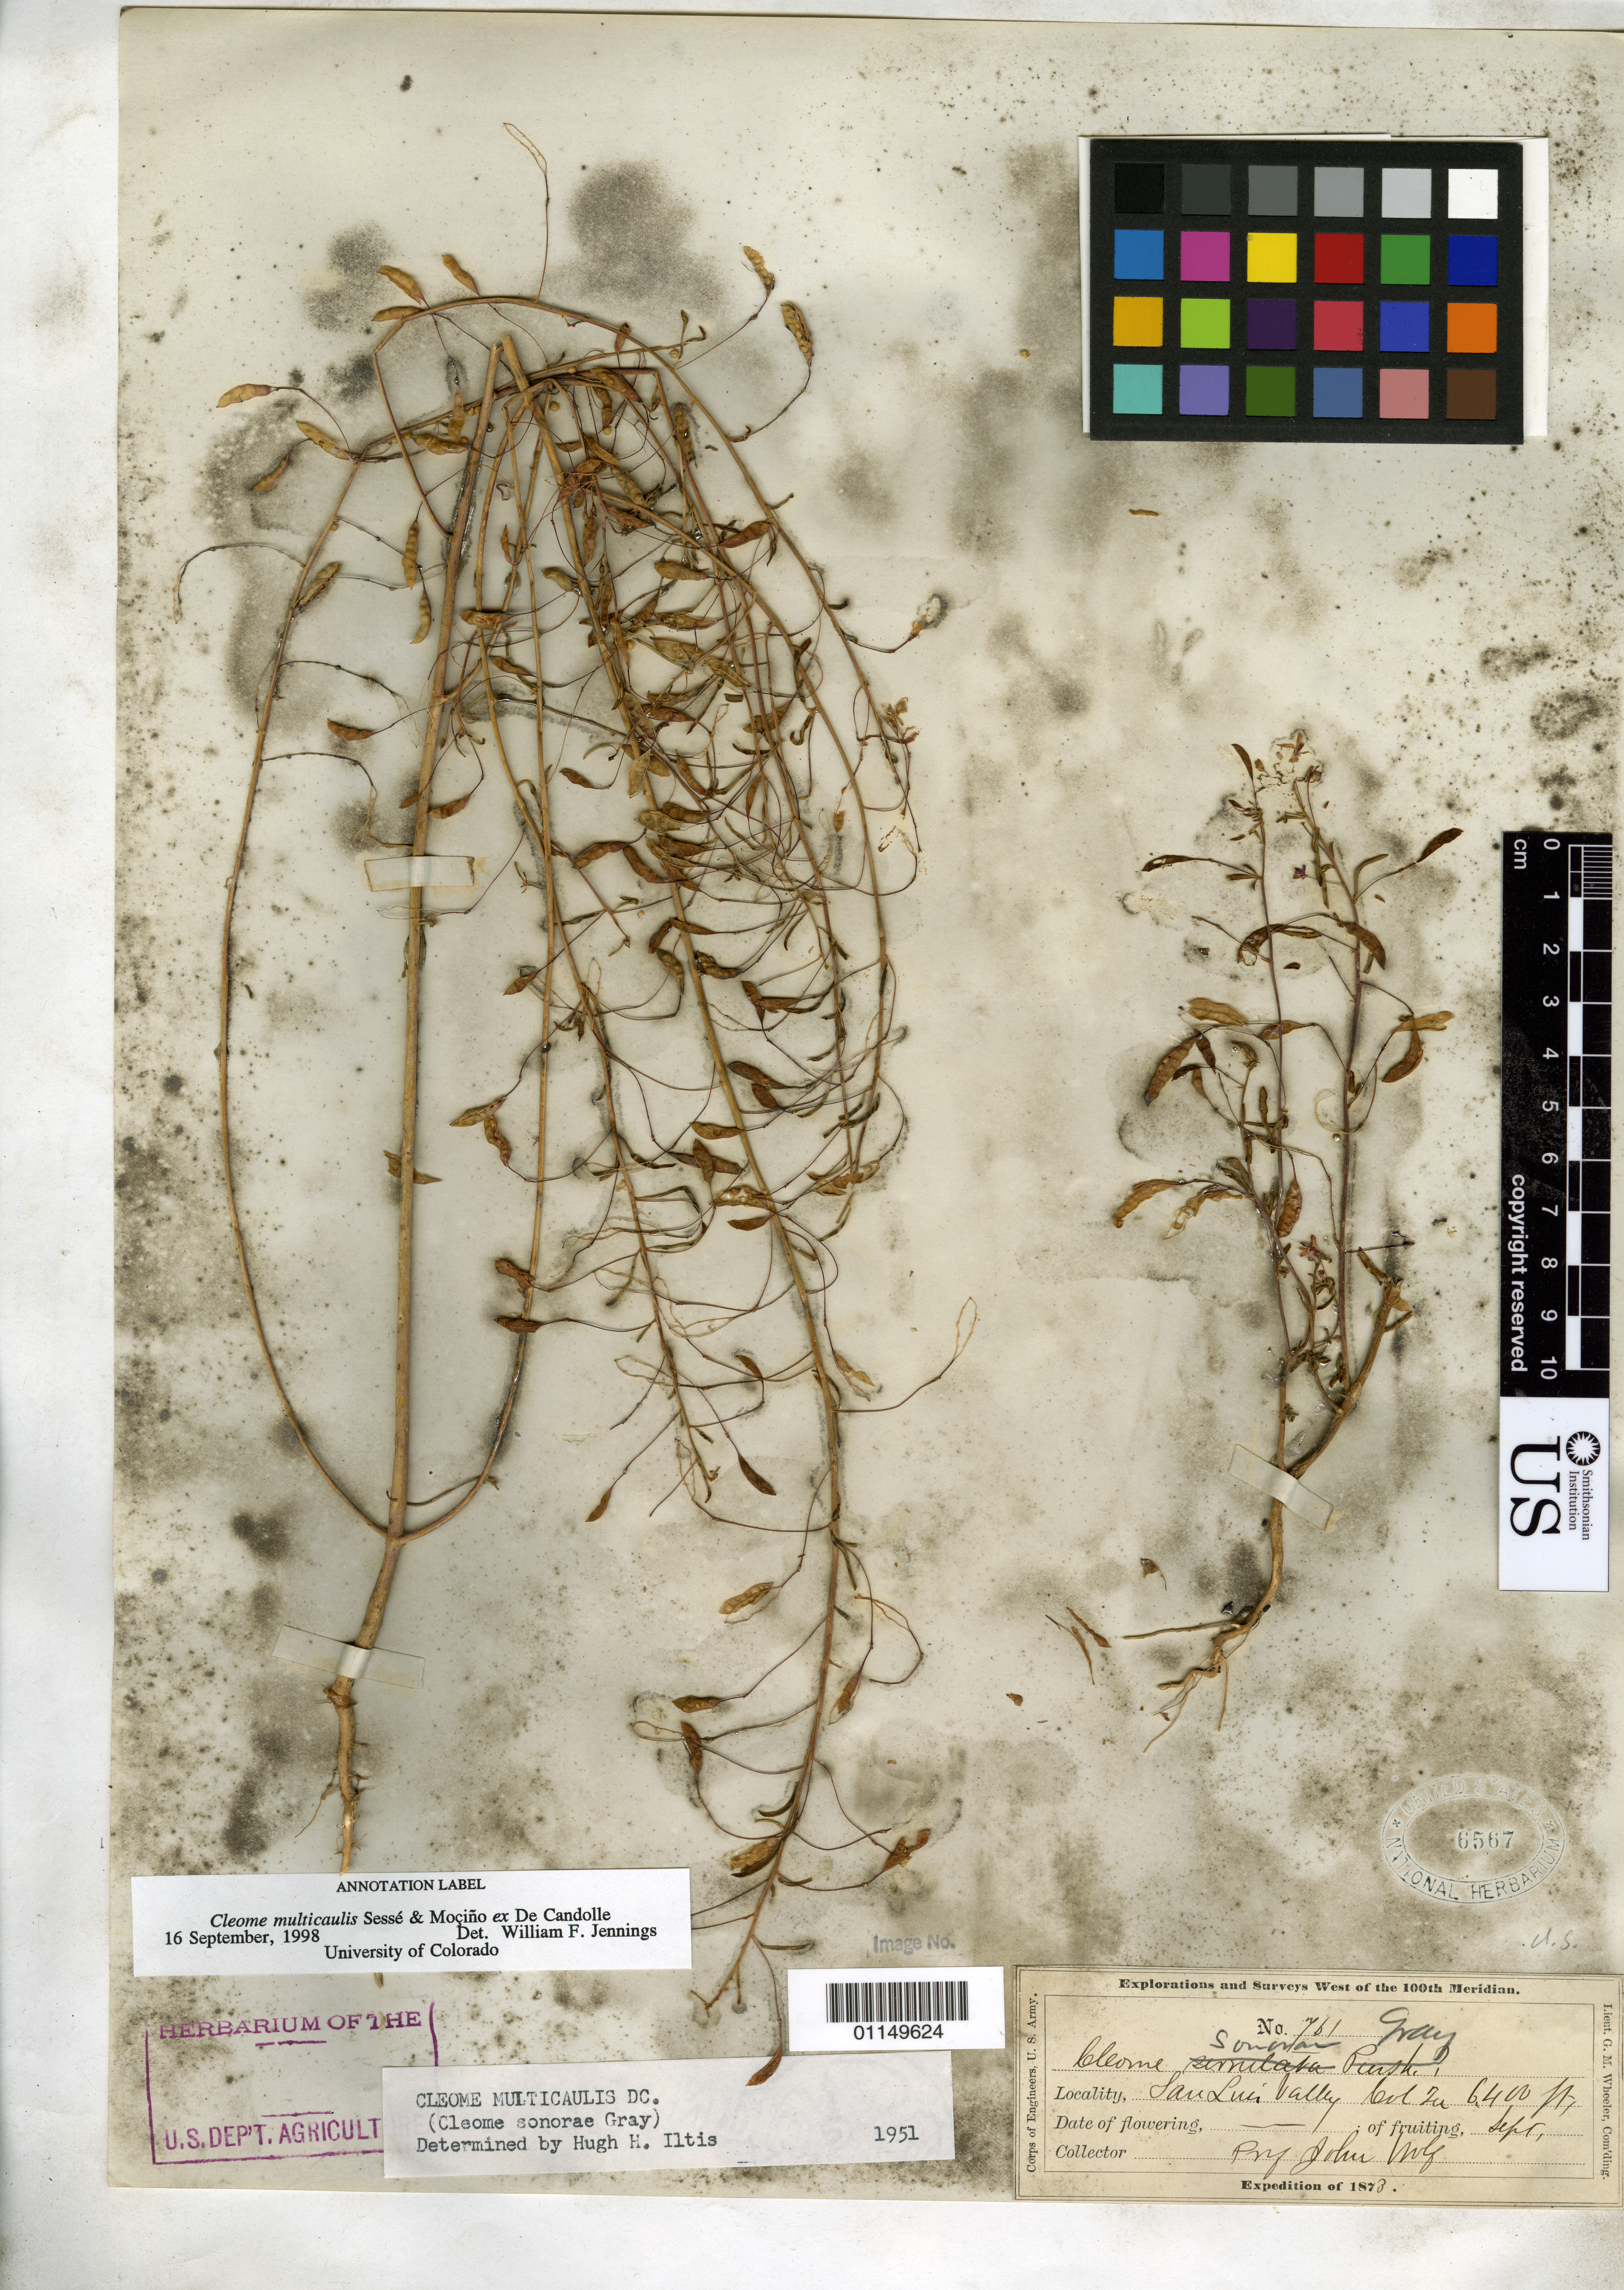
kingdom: Plantae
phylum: Tracheophyta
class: Magnoliopsida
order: Brassicales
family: Cleomaceae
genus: Cleomella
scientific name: Cleomella multicaulis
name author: (DC.) Roalson & J.C. Hall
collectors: J. Wolf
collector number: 761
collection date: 1873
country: United States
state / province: Colorado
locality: San Luis Valley, Col Ter.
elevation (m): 1951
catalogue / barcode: US 6567